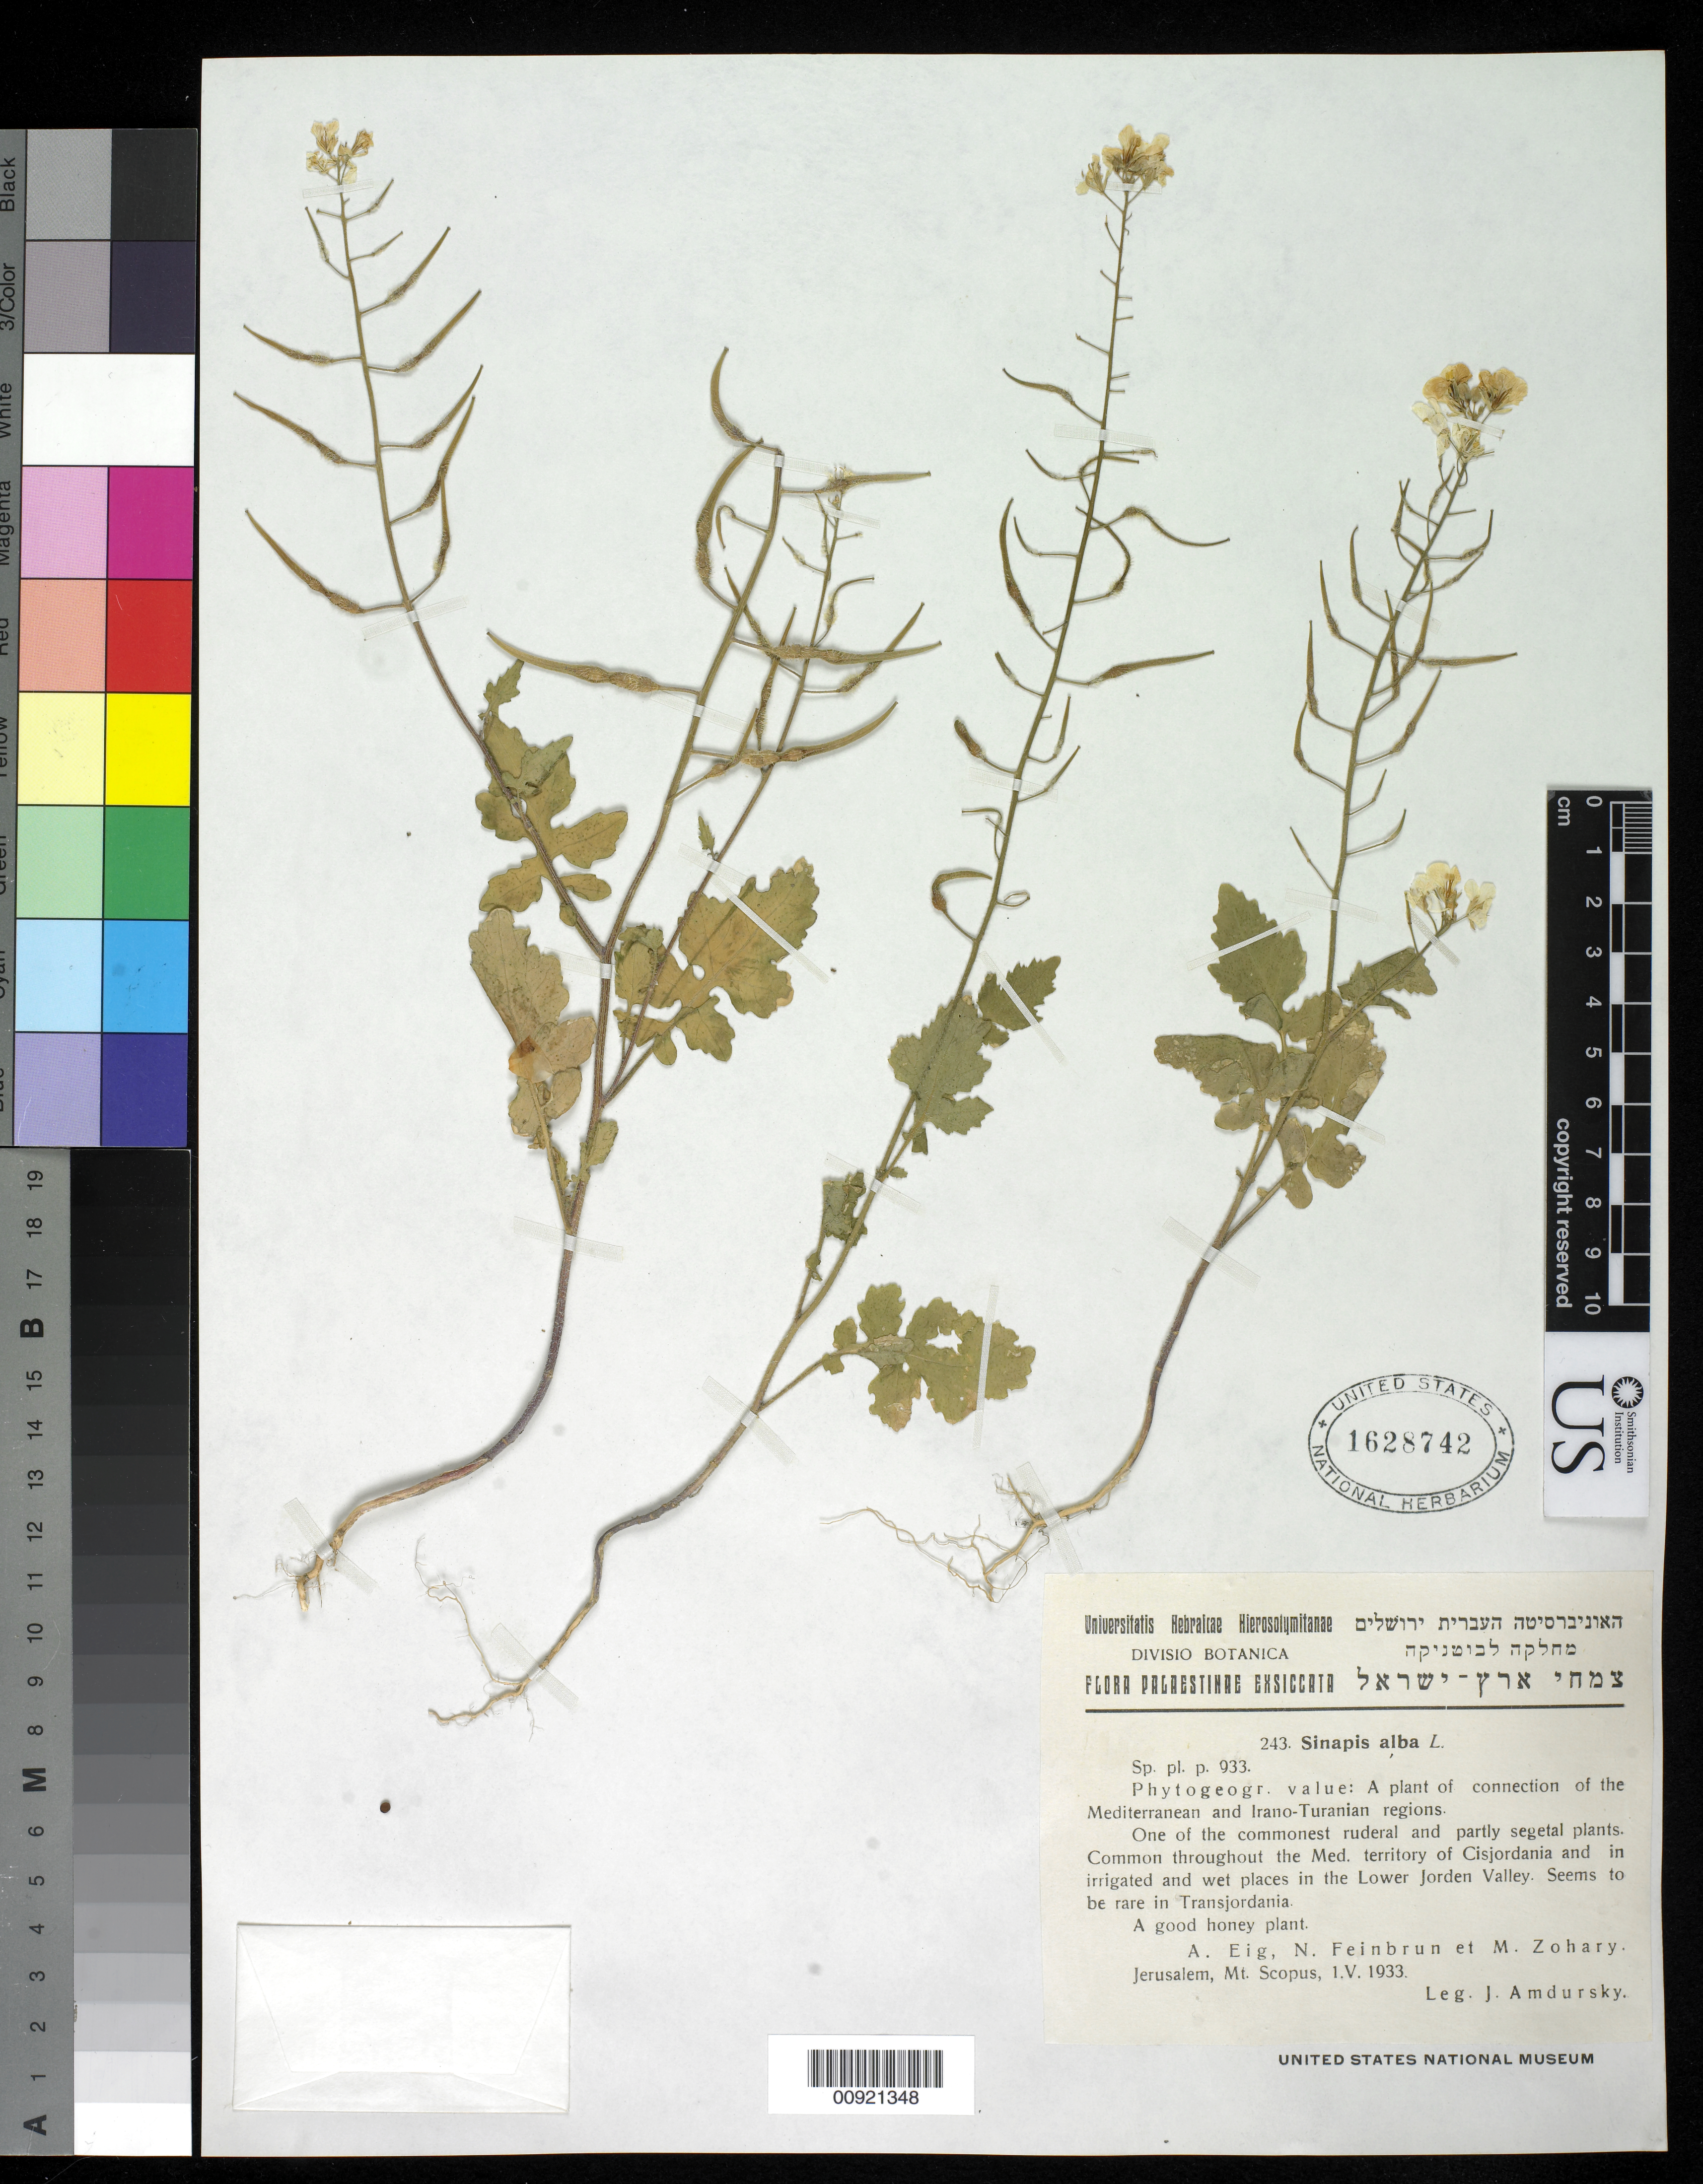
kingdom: Plantae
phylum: Tracheophyta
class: Magnoliopsida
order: Brassicales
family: Brassicaceae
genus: Sinapis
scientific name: Sinapis alba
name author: L.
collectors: I. Amdursky, N. Feinbrun & M. Zohary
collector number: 243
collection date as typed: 01 May 1933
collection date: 1933-05-01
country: Israel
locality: Jerusalem, Mt. Scopus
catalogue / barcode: US 1628742